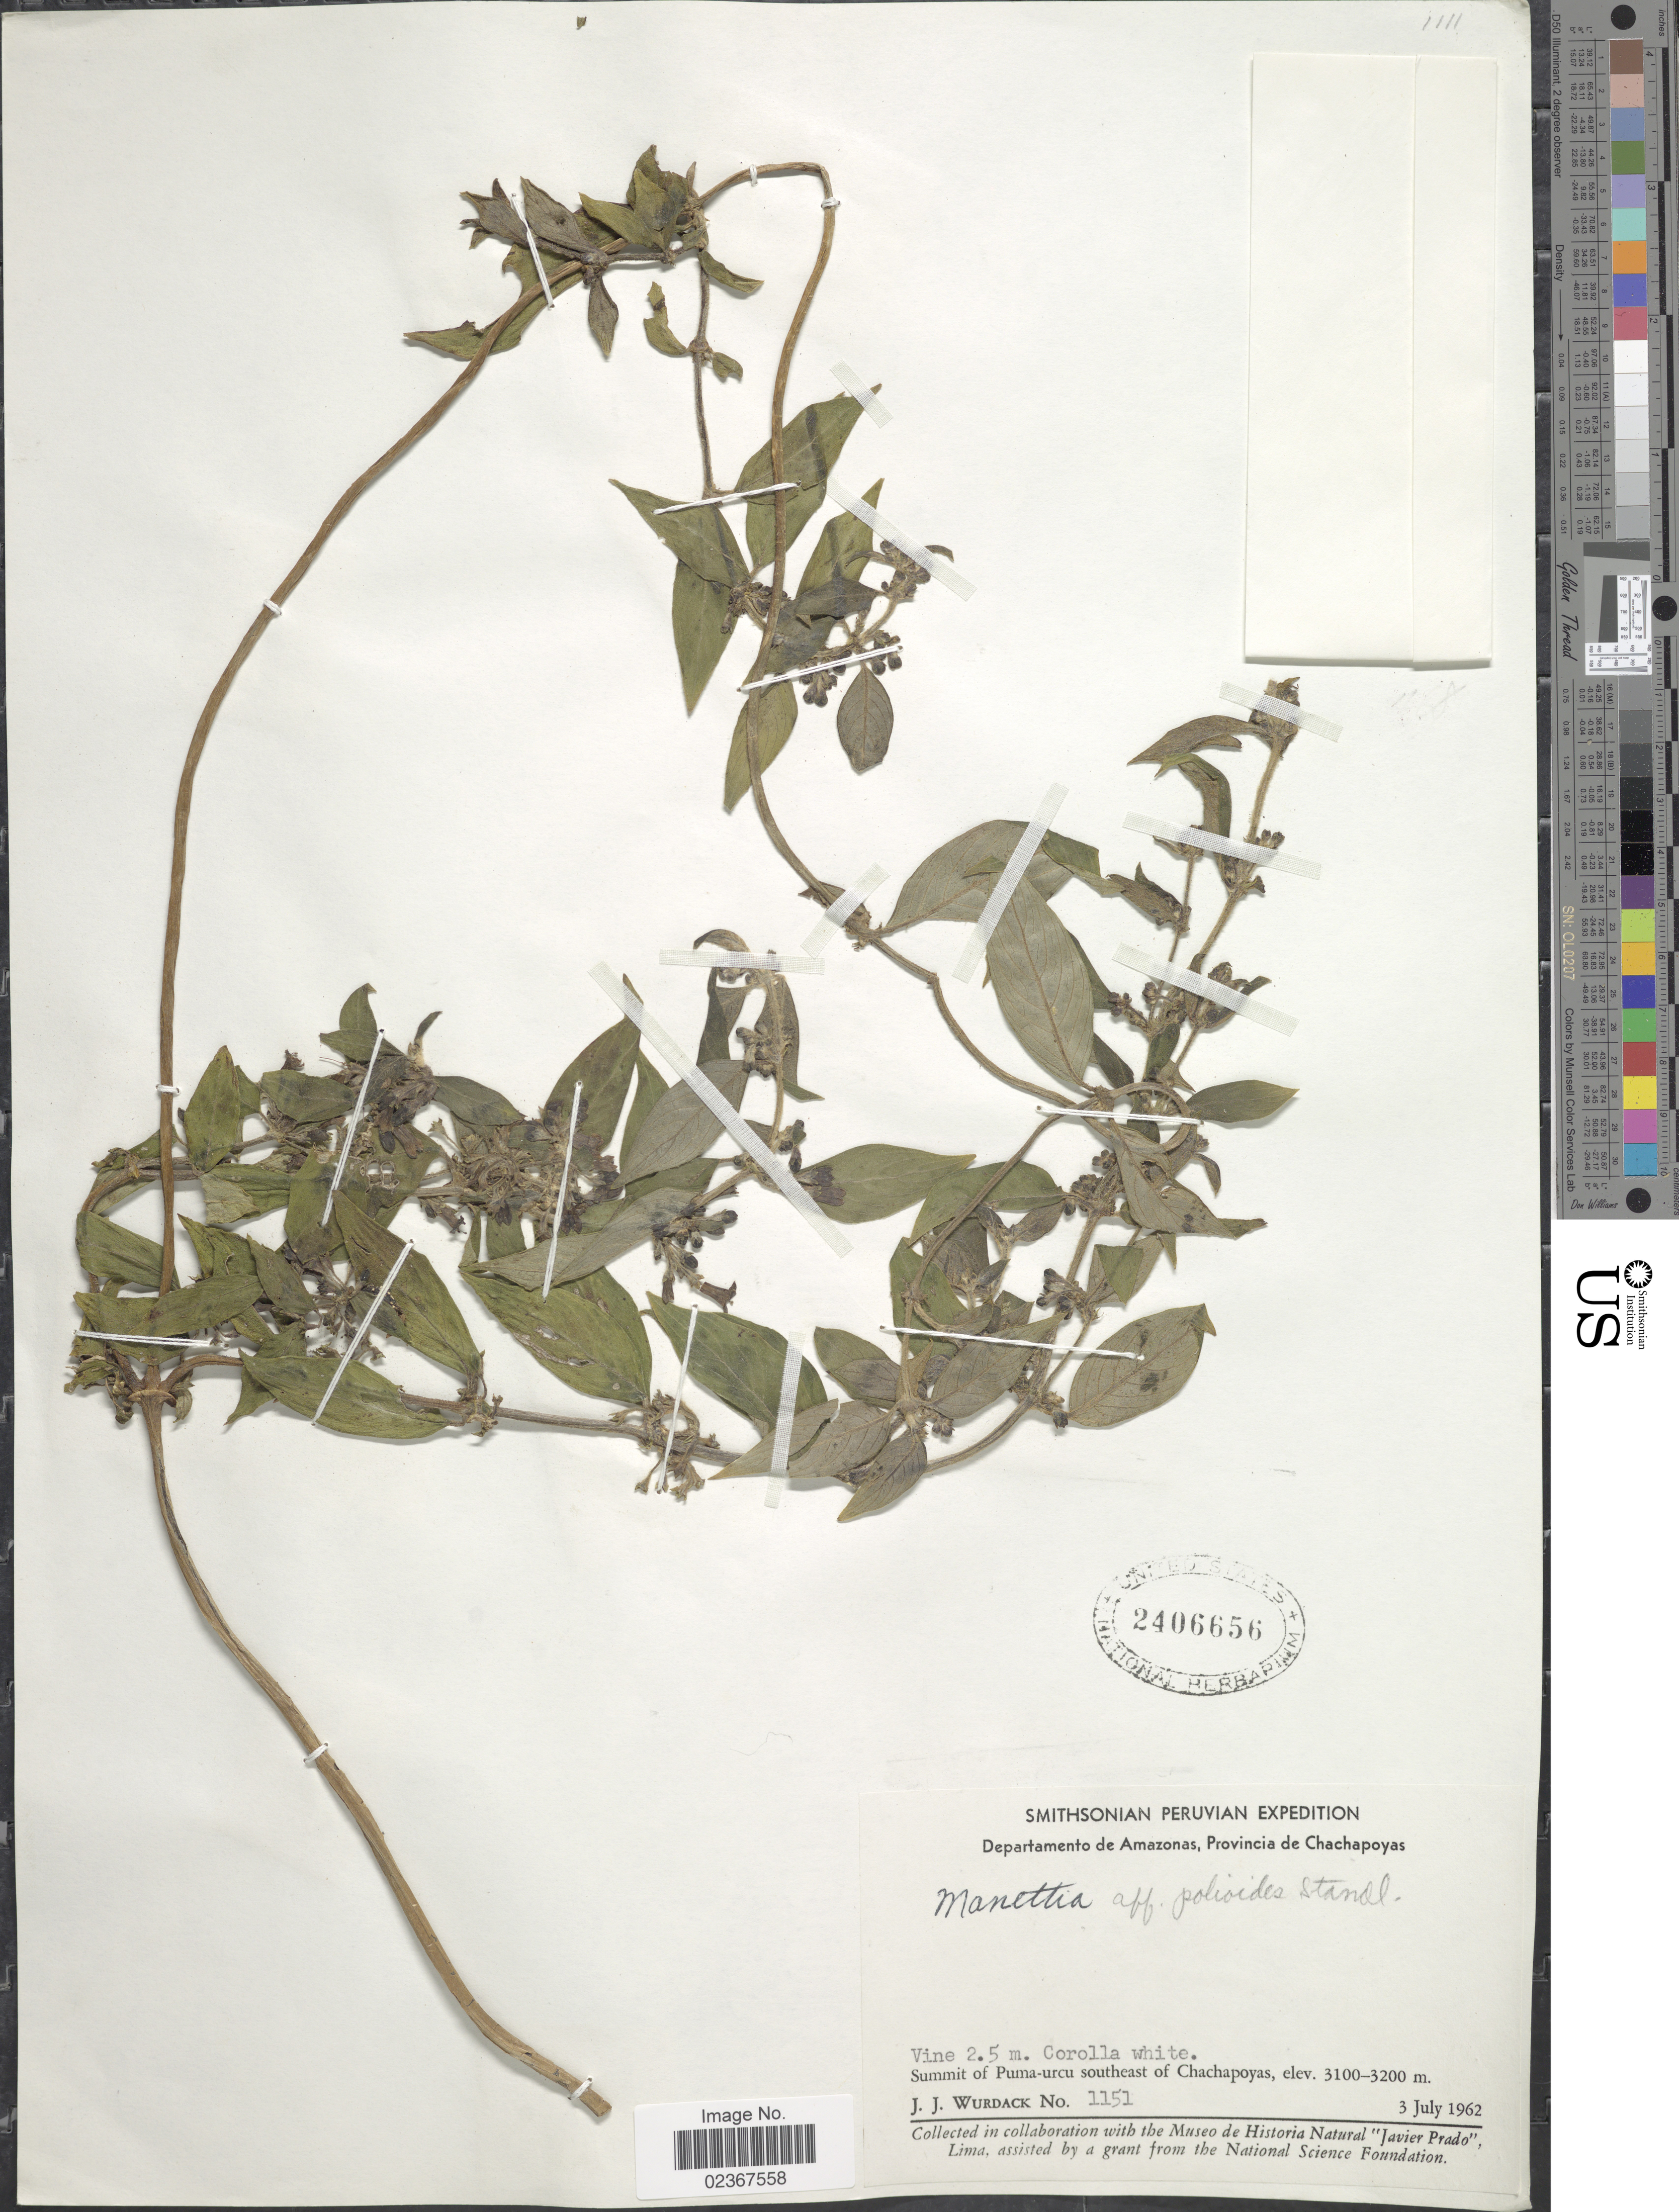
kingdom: Plantae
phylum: Tracheophyta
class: Magnoliopsida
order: Gentianales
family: Rubiaceae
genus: Manettia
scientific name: Manettia poliodes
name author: Standl.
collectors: J. J. Wurdack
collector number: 1151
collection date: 1962-07-03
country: Peru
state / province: Amazonas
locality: Departamento de Amazonas, Provincia de Chachapoyas, Summit of Puma-urcu southeast of Chachapoyas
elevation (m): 3100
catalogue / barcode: US 2406656